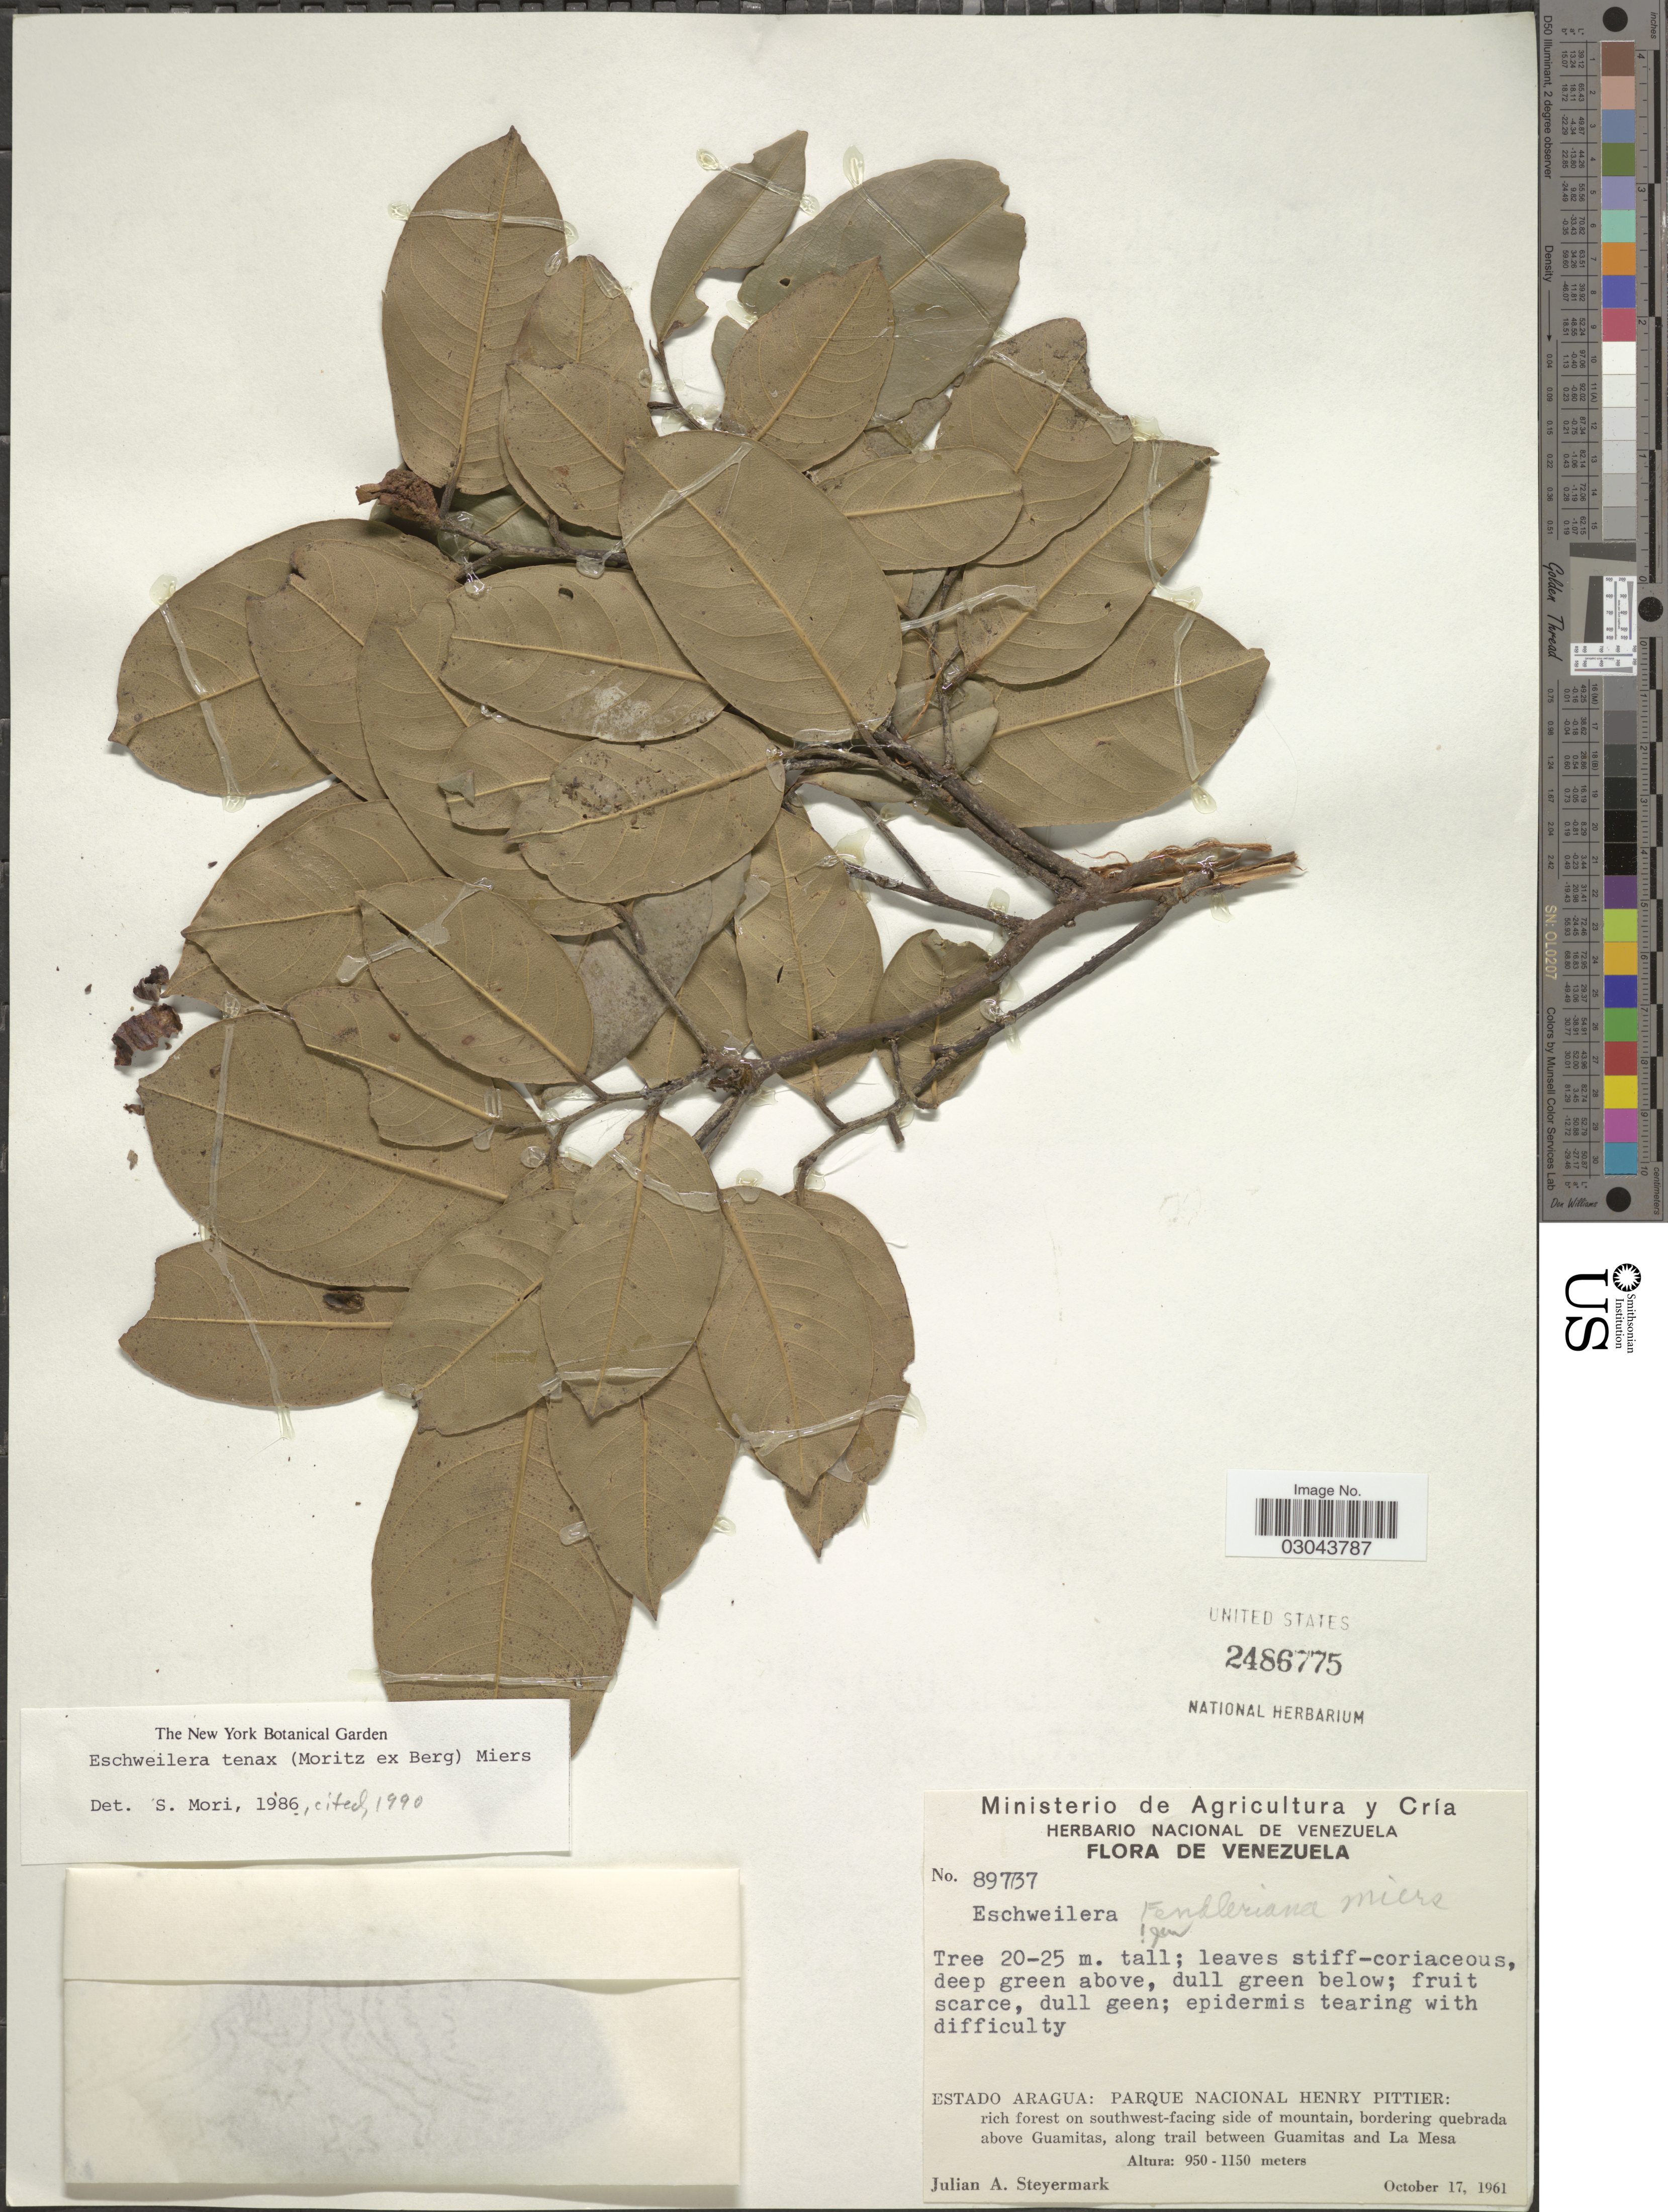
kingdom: Plantae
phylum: Tracheophyta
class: Magnoliopsida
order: Ericales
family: Lecythidaceae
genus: Eschweilera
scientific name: Eschweilera tenax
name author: (Moritz ex O. Berg) Miers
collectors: J. Steyermark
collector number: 89737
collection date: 1961-10-17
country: Venezuela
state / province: Aragua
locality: Parque Nacional Henry Pittier: Southwest-facing side of mountain, bordering quebrada above Guamitas, along trail between Guamitas and La Mesa.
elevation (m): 950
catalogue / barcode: US 2486775